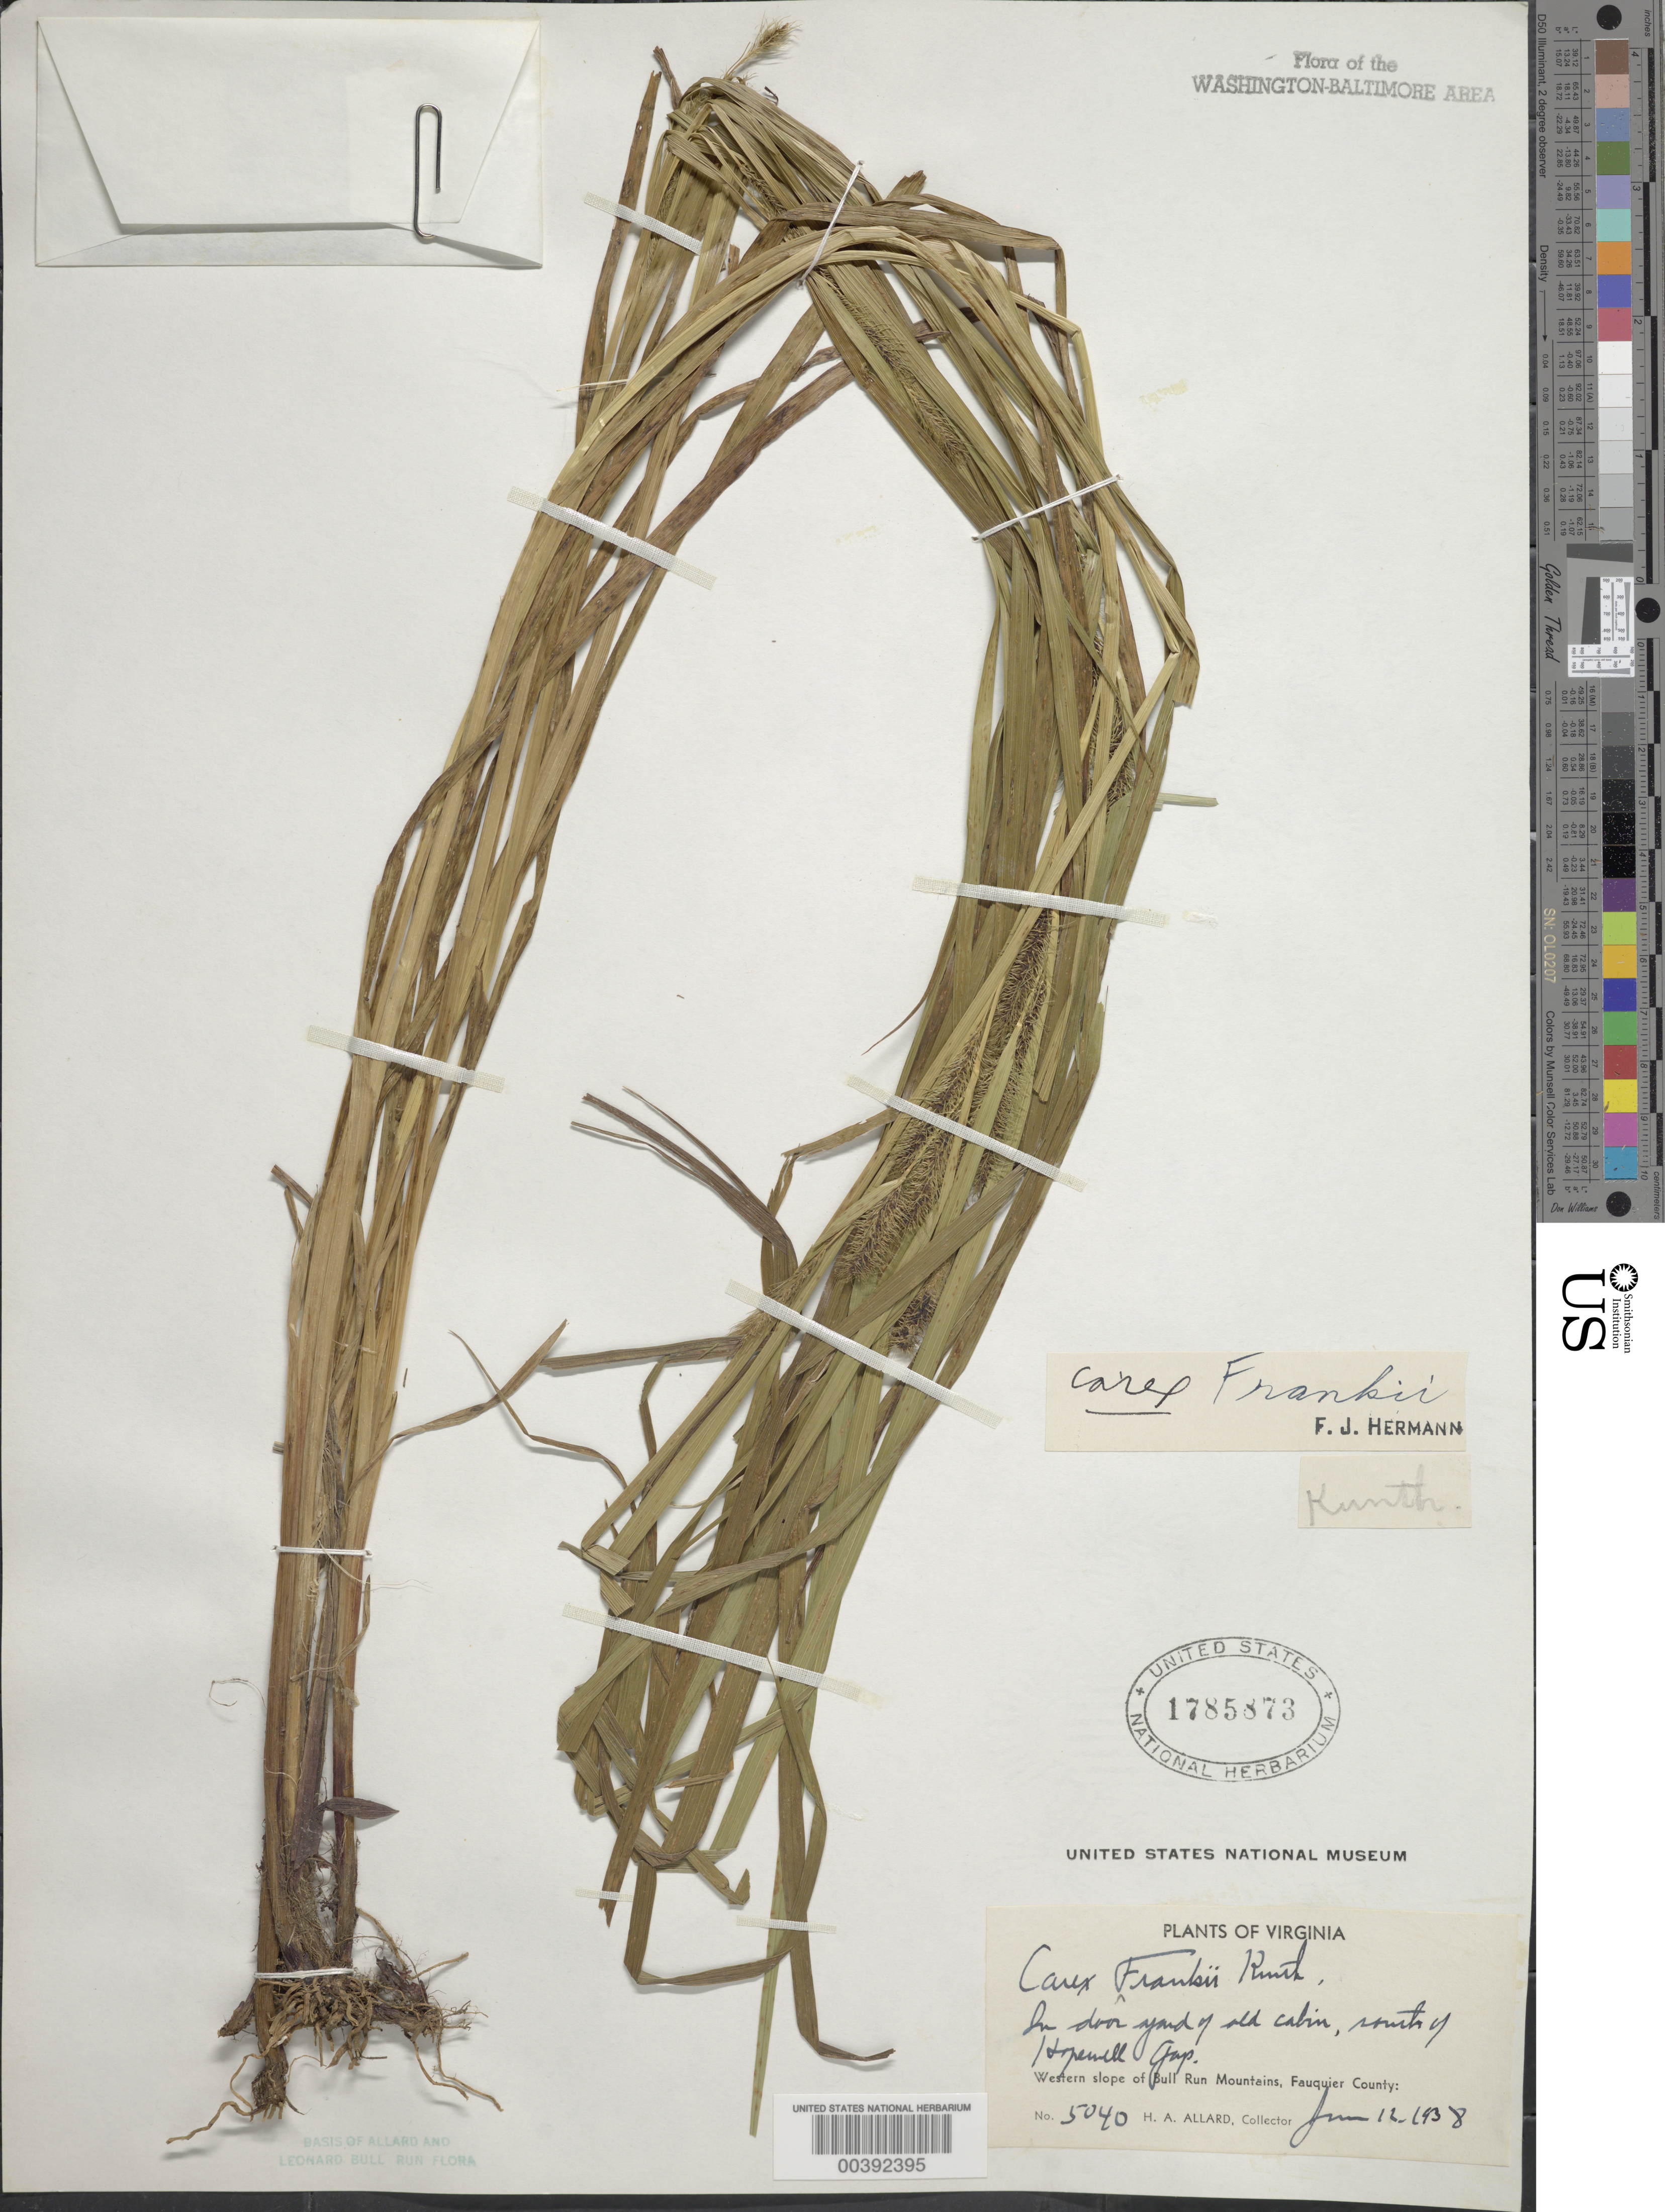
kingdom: Plantae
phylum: Tracheophyta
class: Liliopsida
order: Poales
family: Cyperaceae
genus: Carex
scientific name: Carex frankii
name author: Kunth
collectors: H. A. Allard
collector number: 5040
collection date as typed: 12 Jun 1938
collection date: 1938-06-12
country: United States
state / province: Virginia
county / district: Fauquier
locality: South of Hopewell Gap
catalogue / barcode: US 1785873